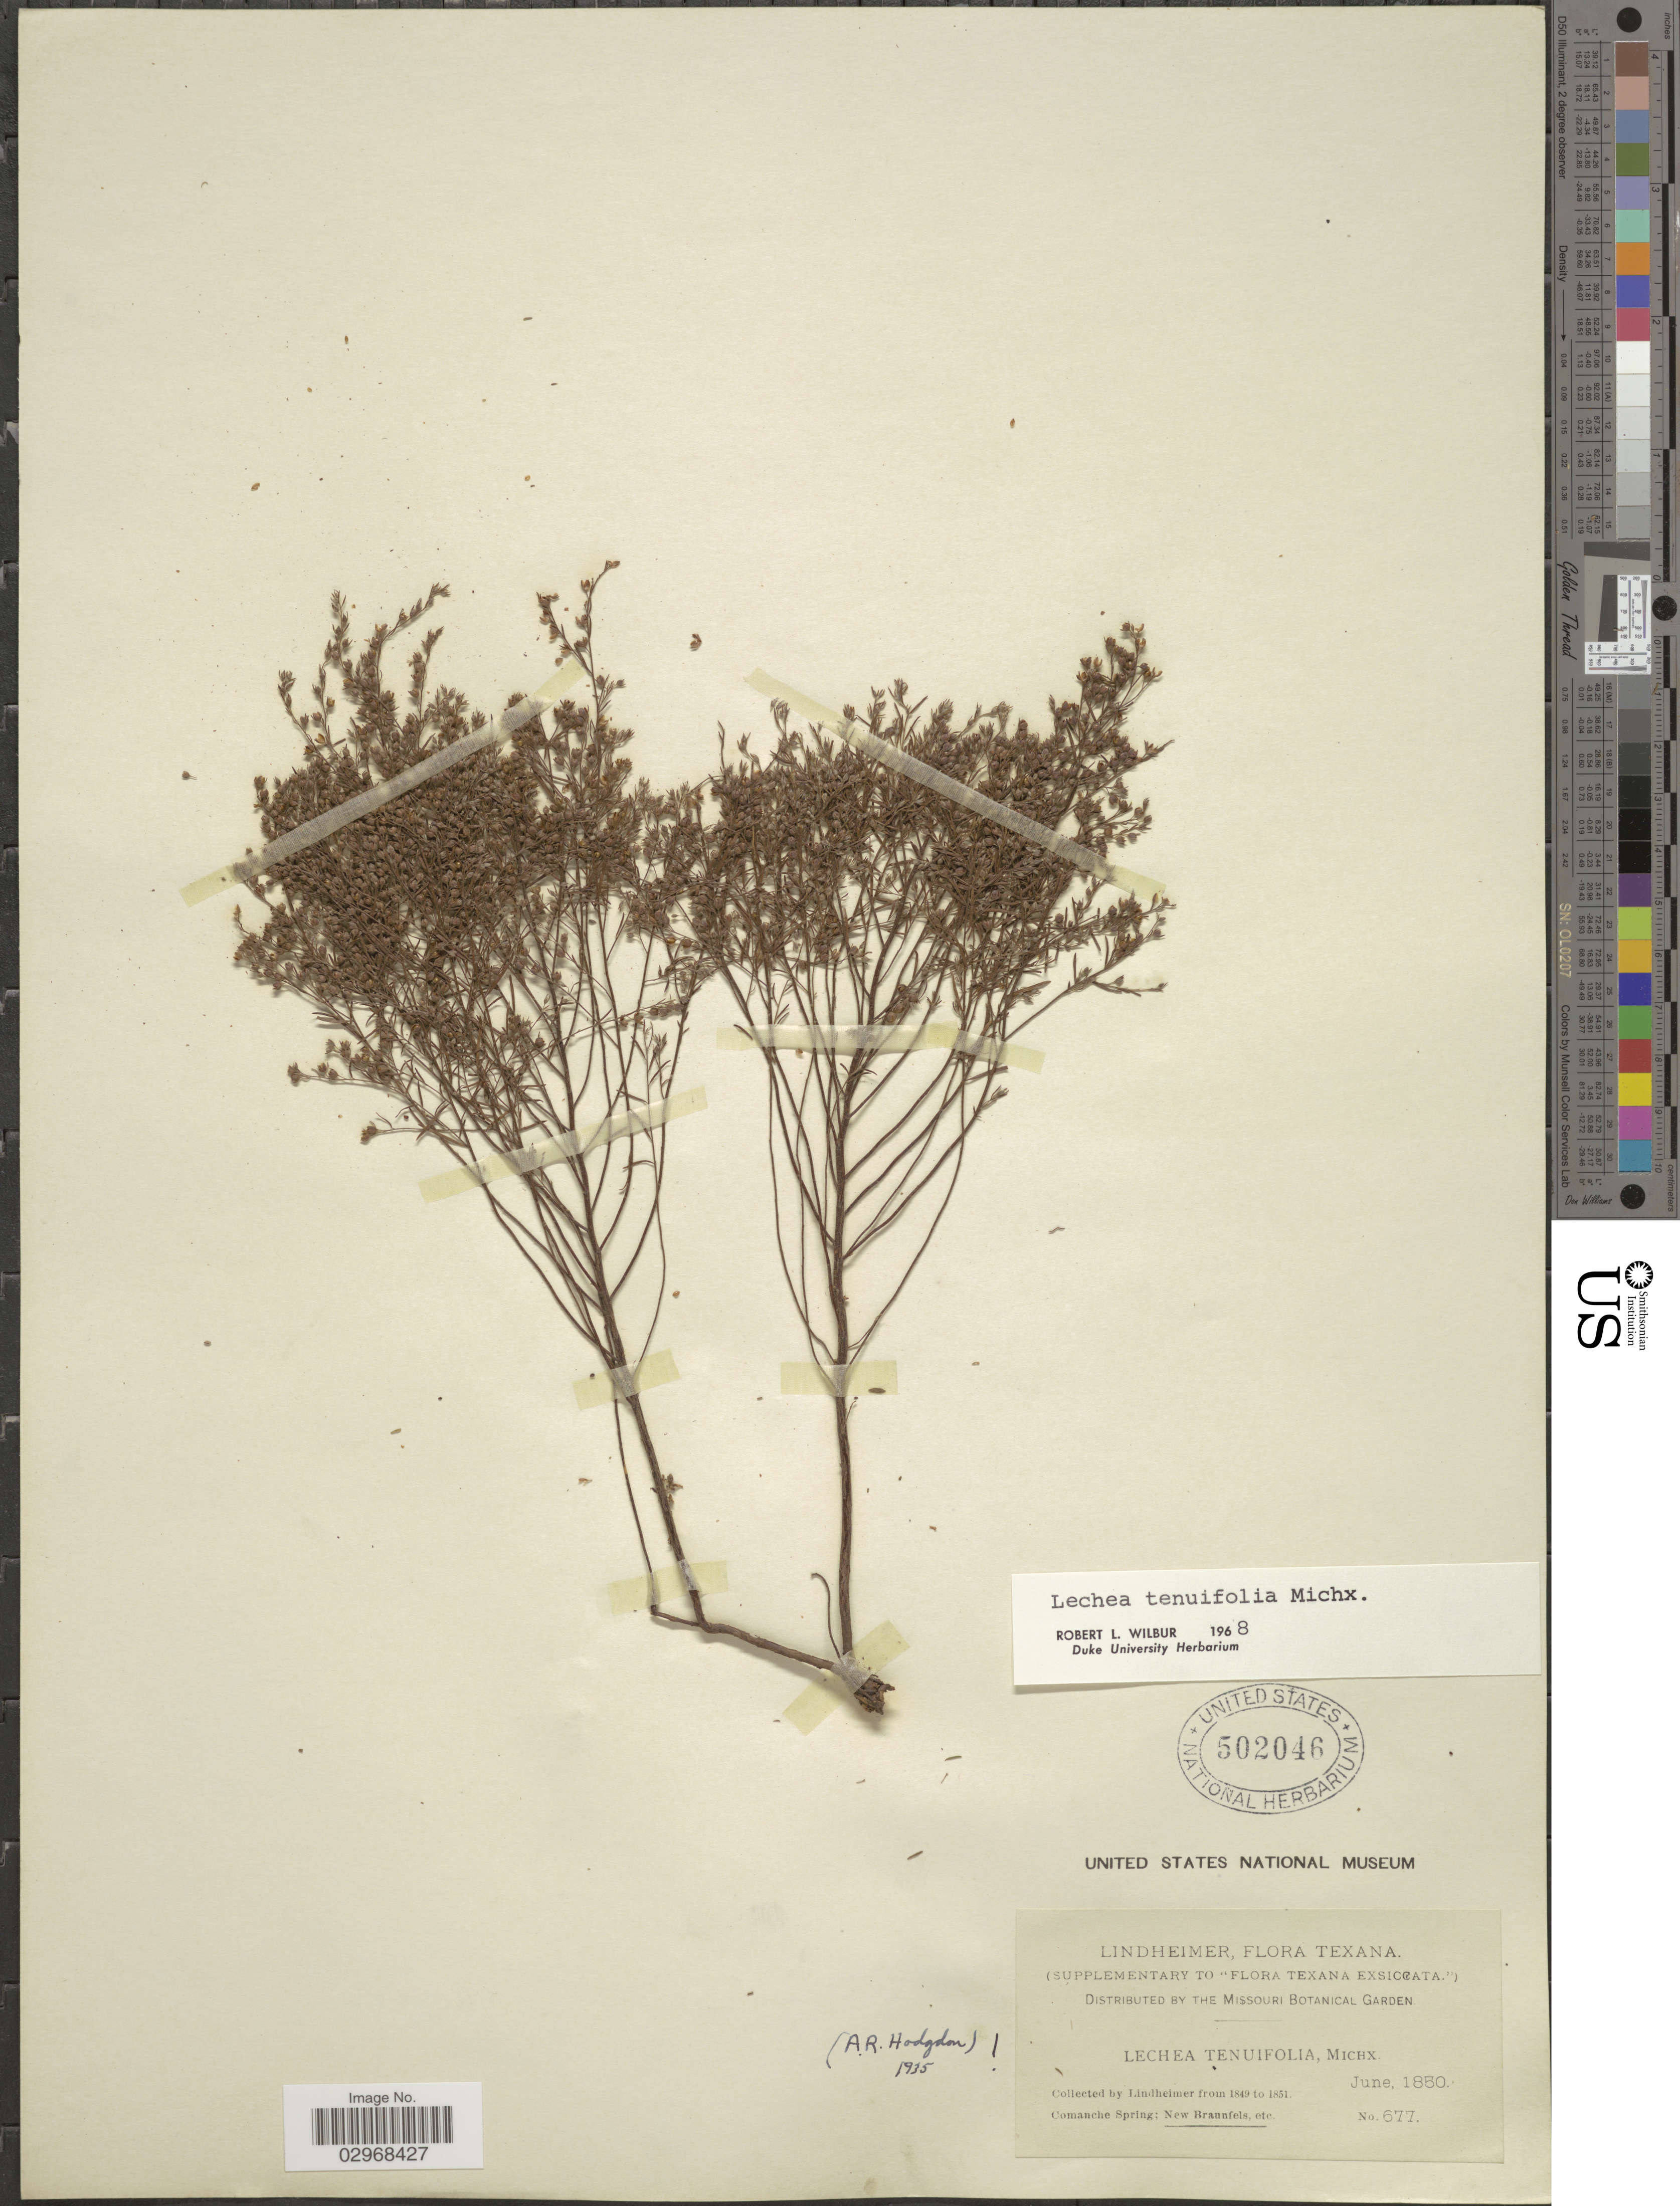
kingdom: Plantae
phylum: Tracheophyta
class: Magnoliopsida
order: Malvales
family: Cistaceae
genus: Lechea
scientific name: Lechea tenuifolia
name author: Michx.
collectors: -. Lindheimer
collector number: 677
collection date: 1850-06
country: United States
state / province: Texas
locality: Comanche Spring; New Braunfels.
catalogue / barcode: US 502046